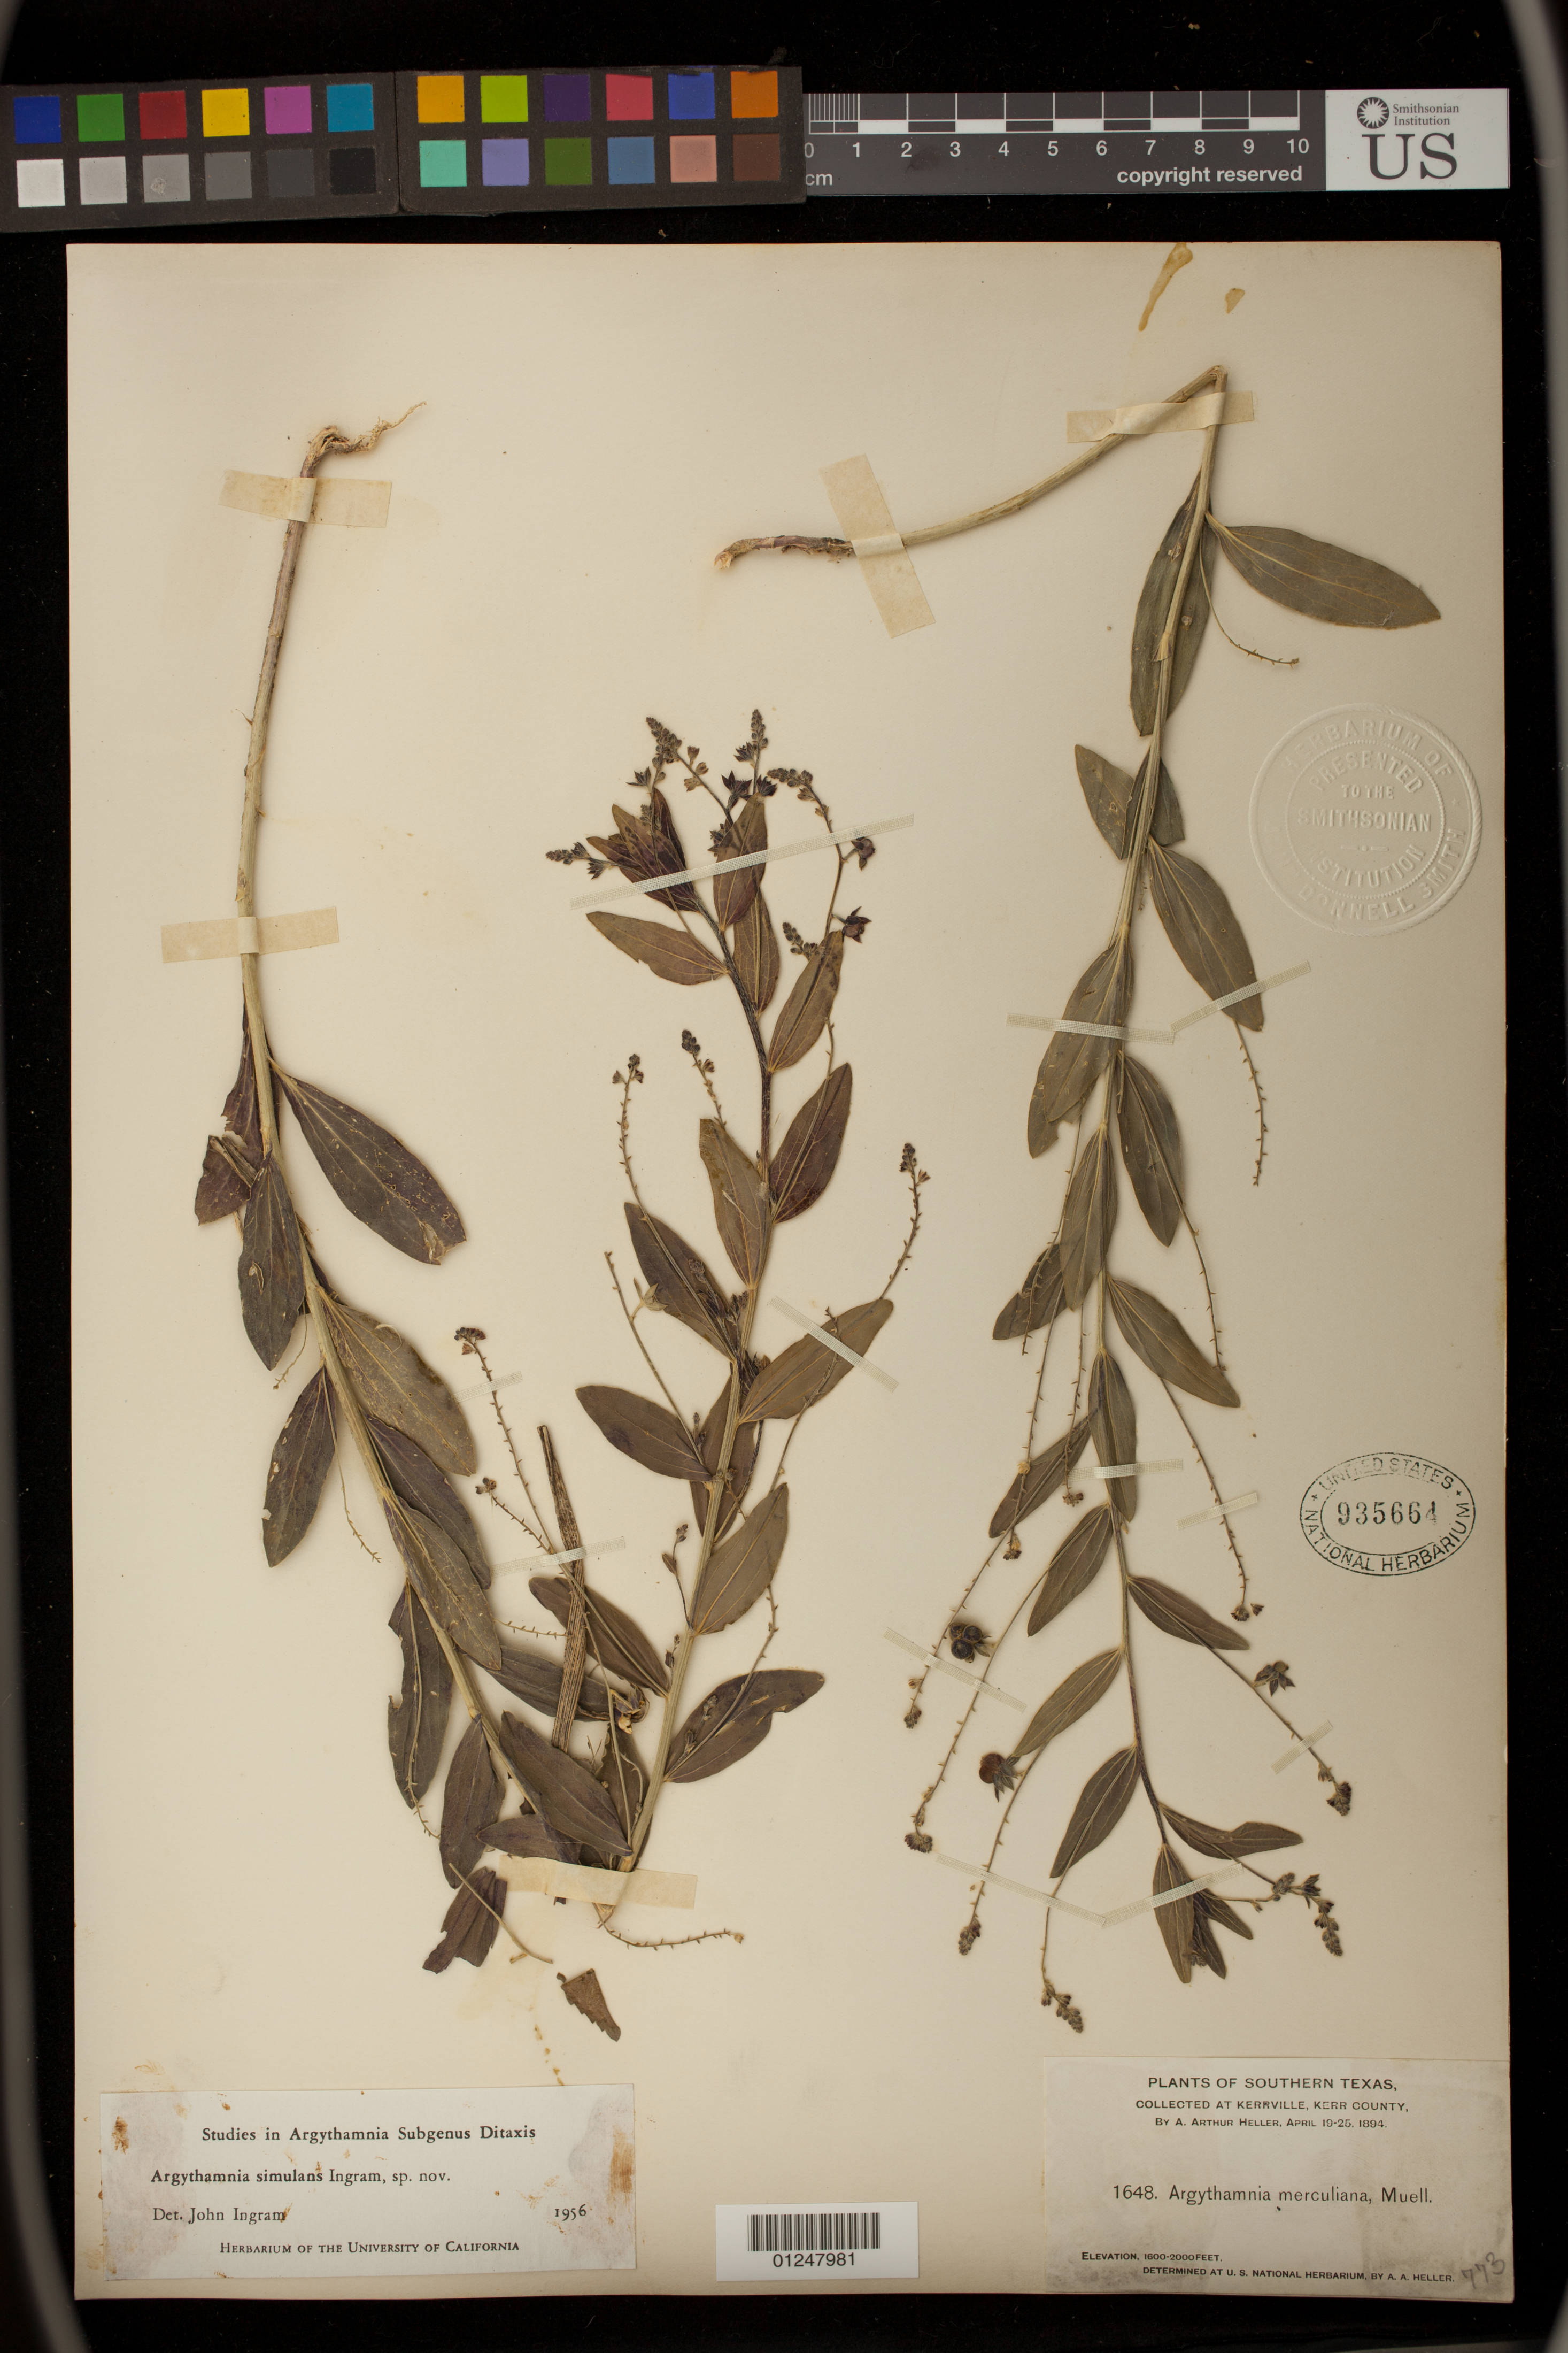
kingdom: Plantae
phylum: Tracheophyta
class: Magnoliopsida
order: Malpighiales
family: Euphorbiaceae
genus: Argythamnia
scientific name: Argythamnia simulans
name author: Ingram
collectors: E. G. Heller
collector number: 1648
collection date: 1894-04-19/1894-04-25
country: United States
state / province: Texas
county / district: Kerr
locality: Kerrville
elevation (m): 488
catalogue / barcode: US 935664